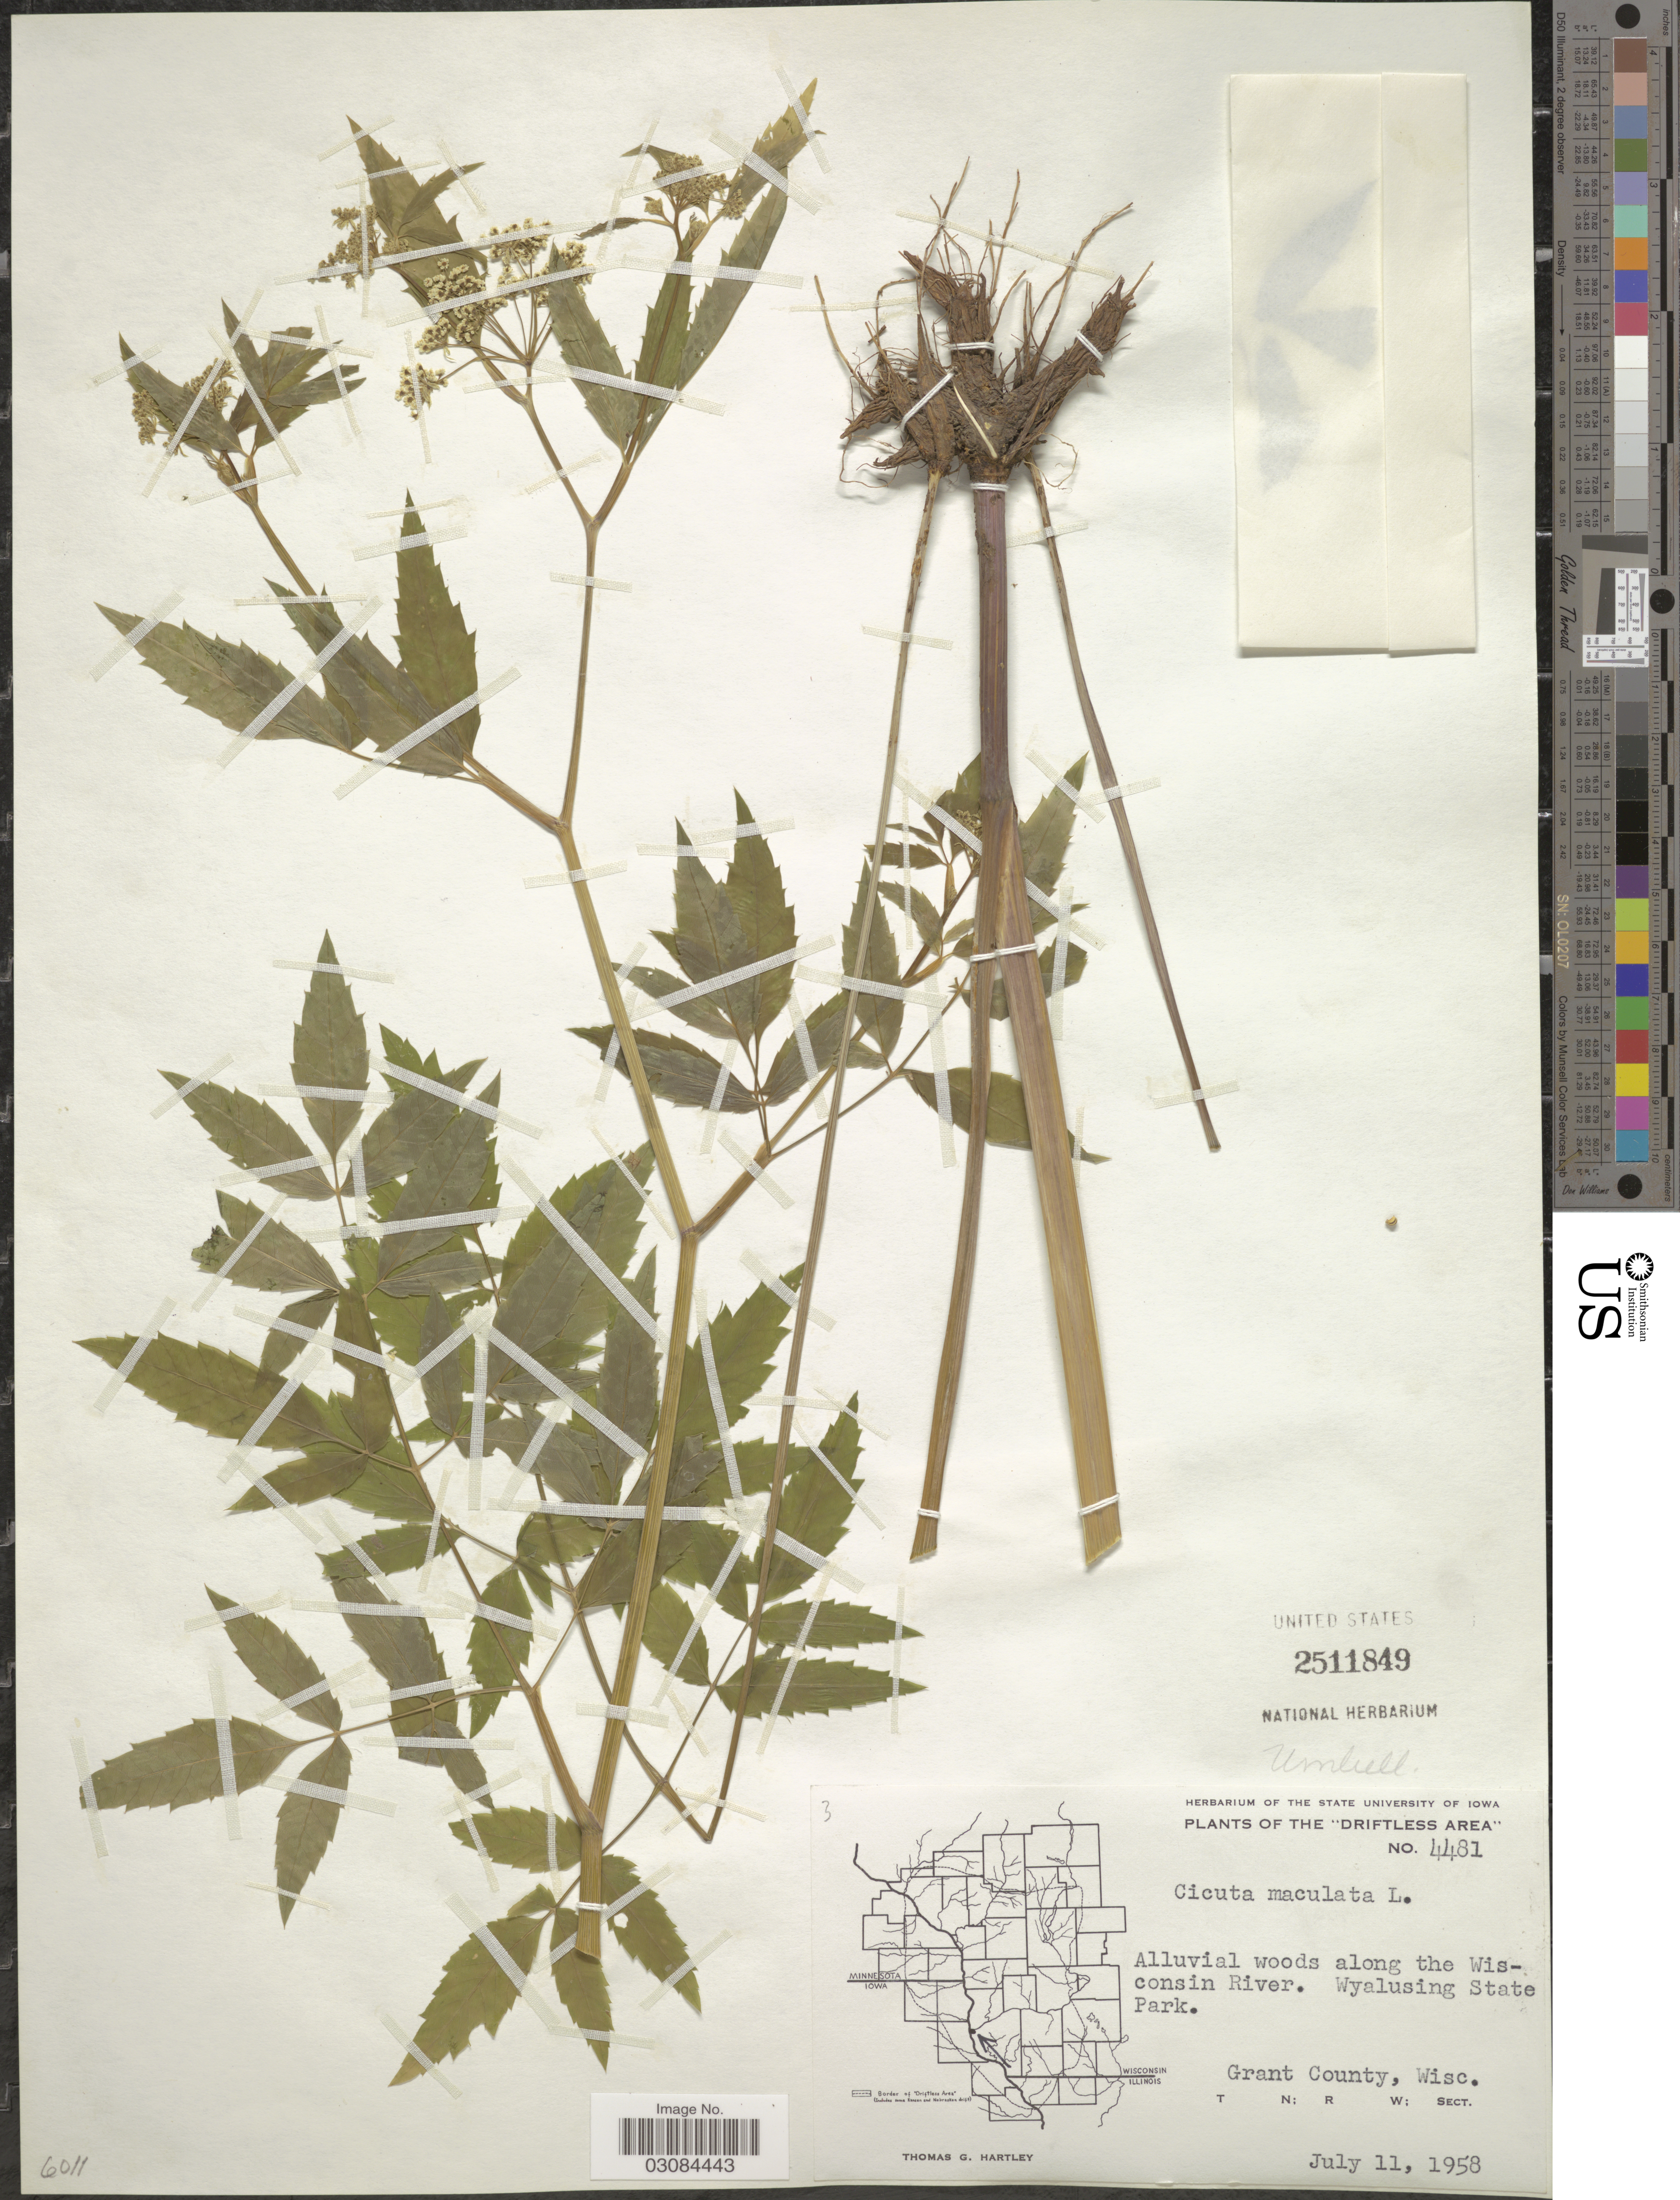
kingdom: Plantae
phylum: Tracheophyta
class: Magnoliopsida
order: Apiales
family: Apiaceae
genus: Cicuta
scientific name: Cicuta maculata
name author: L.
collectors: T. G. Hartley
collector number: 4481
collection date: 1958-07-11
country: United States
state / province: Wisconsin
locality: The "Driftless Area". Along the Wisconsin River. Wyalusing State Park. Grant County, Wisc.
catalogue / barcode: US 2511849